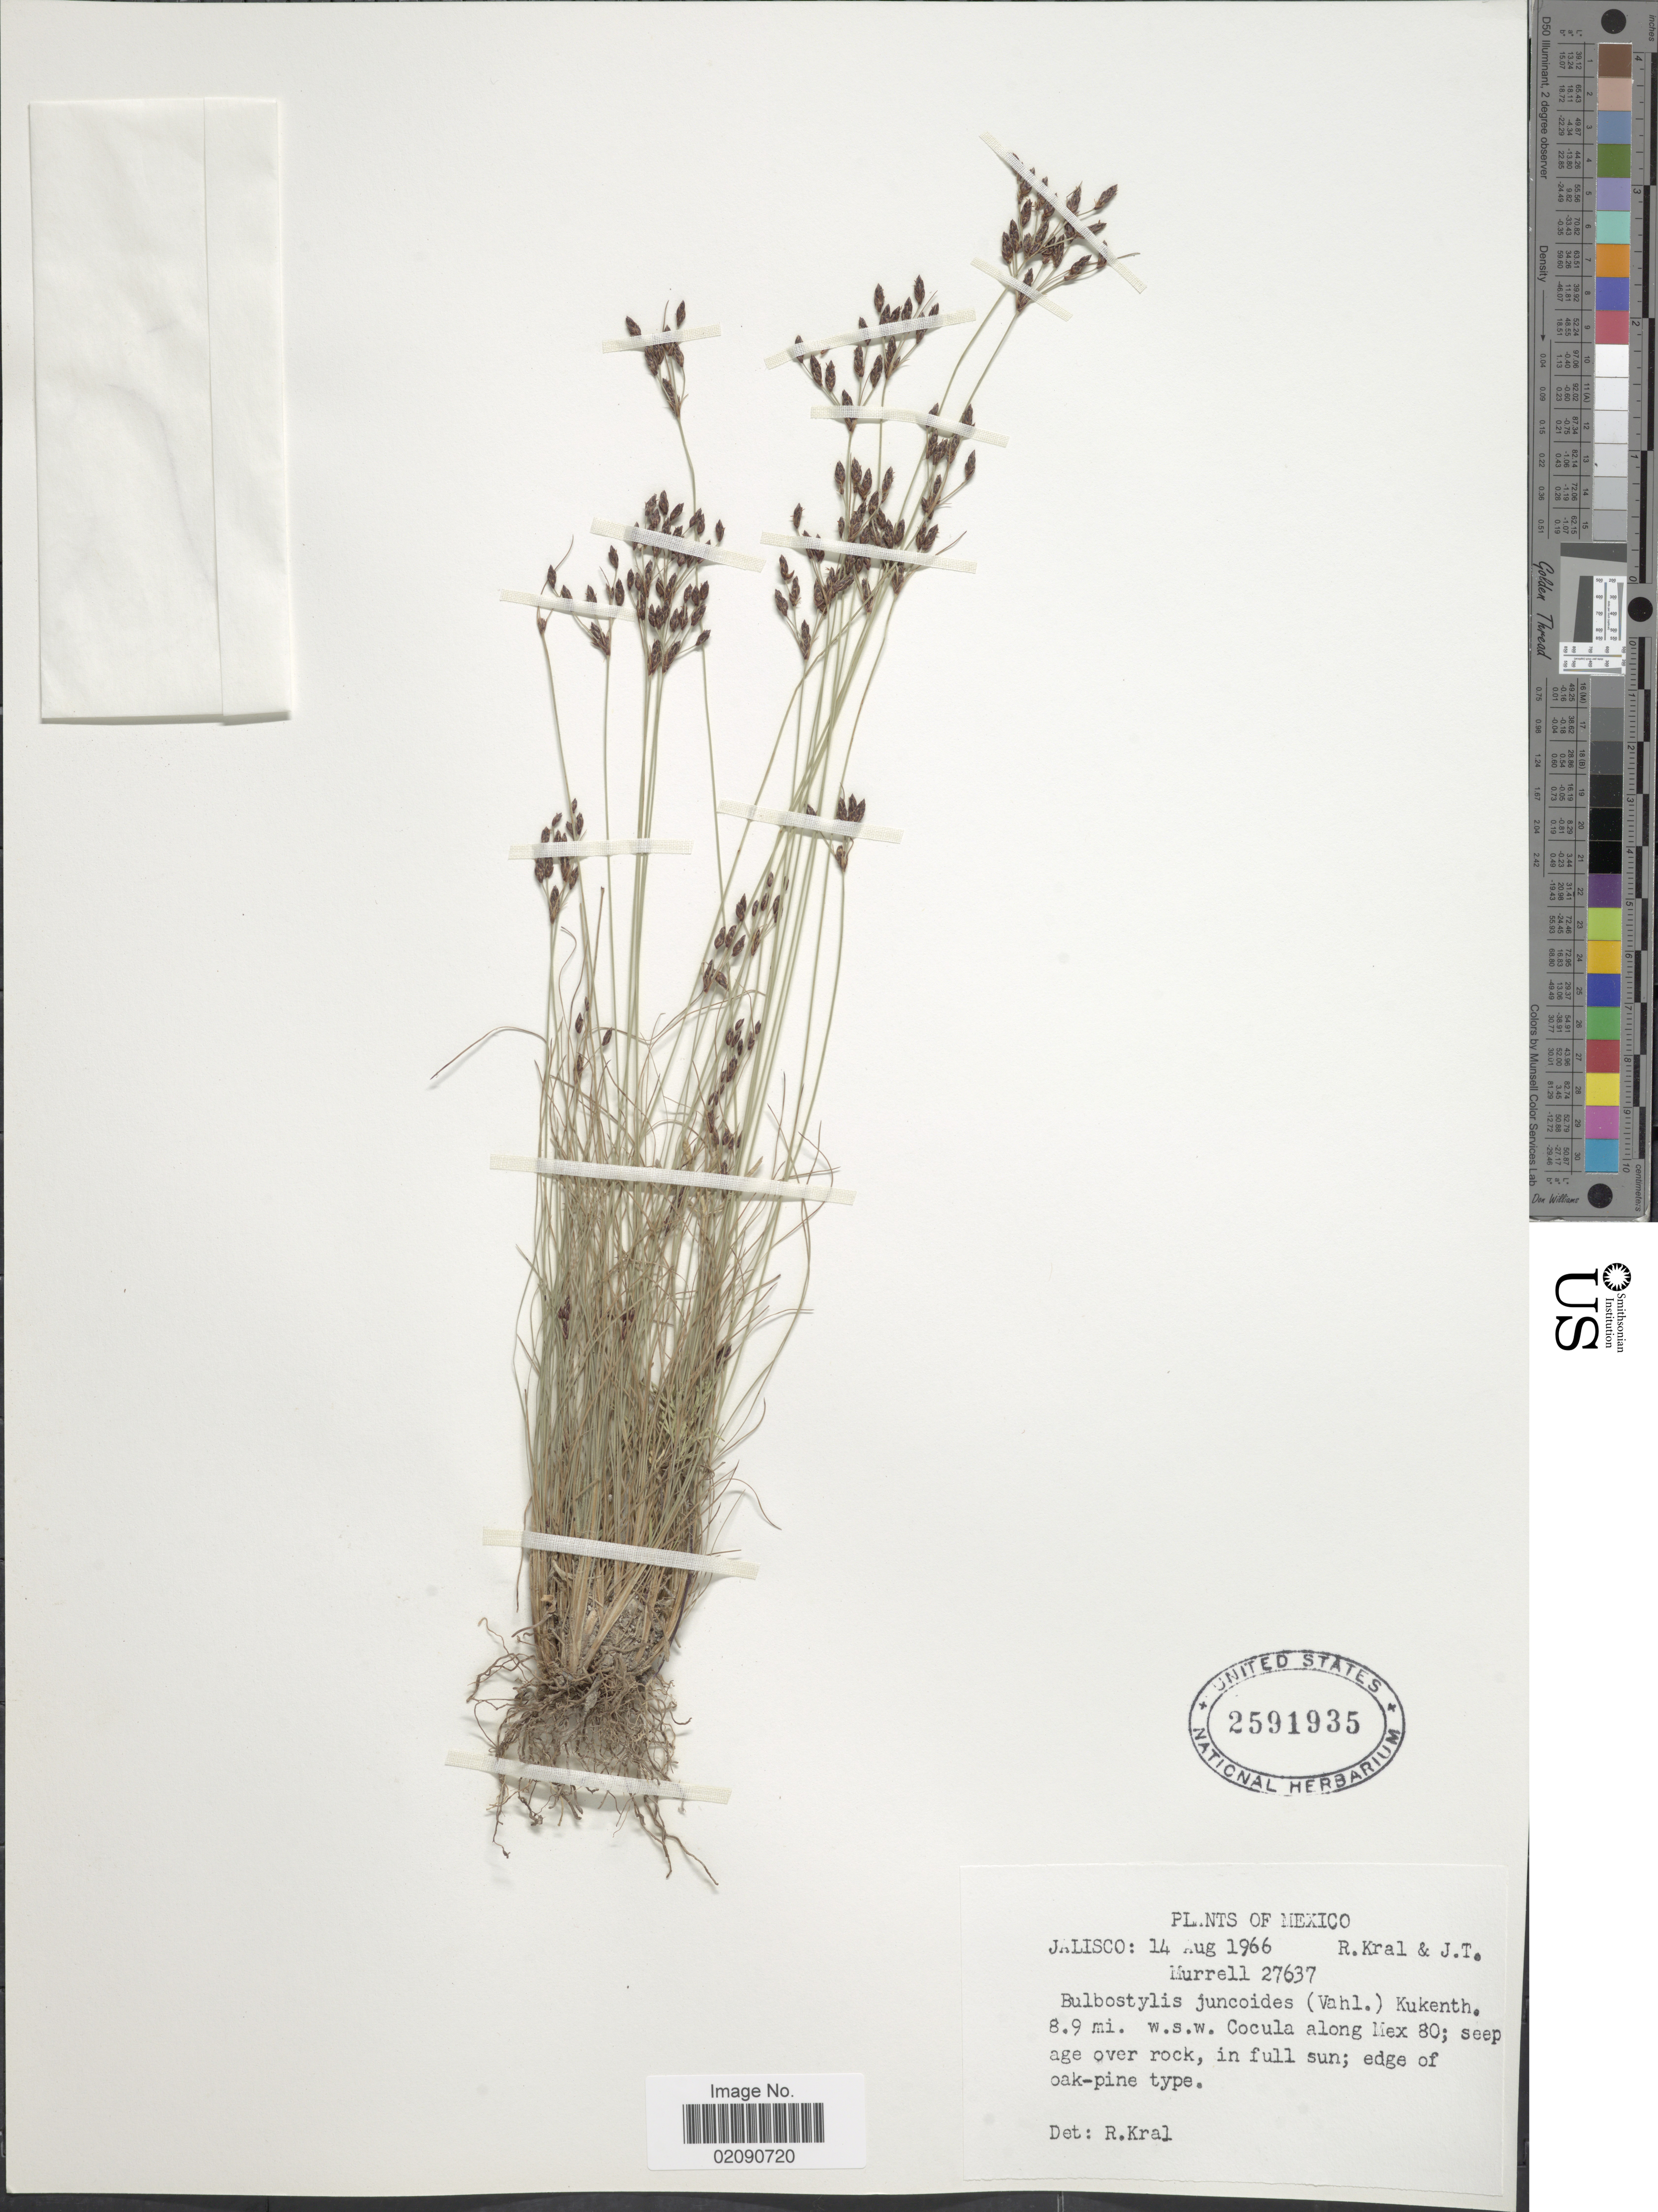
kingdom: Plantae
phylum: Tracheophyta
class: Liliopsida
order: Poales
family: Cyperaceae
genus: Bulbostylis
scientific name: Bulbostylis juncoides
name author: (Vahl) Kük. ex Herter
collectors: R. Kral & J. Murrell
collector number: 27637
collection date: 1966-08-14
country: Mexico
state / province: Jalisco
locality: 8.9 mi. w.s.w. Cocula along Mex 80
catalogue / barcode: US 2591935